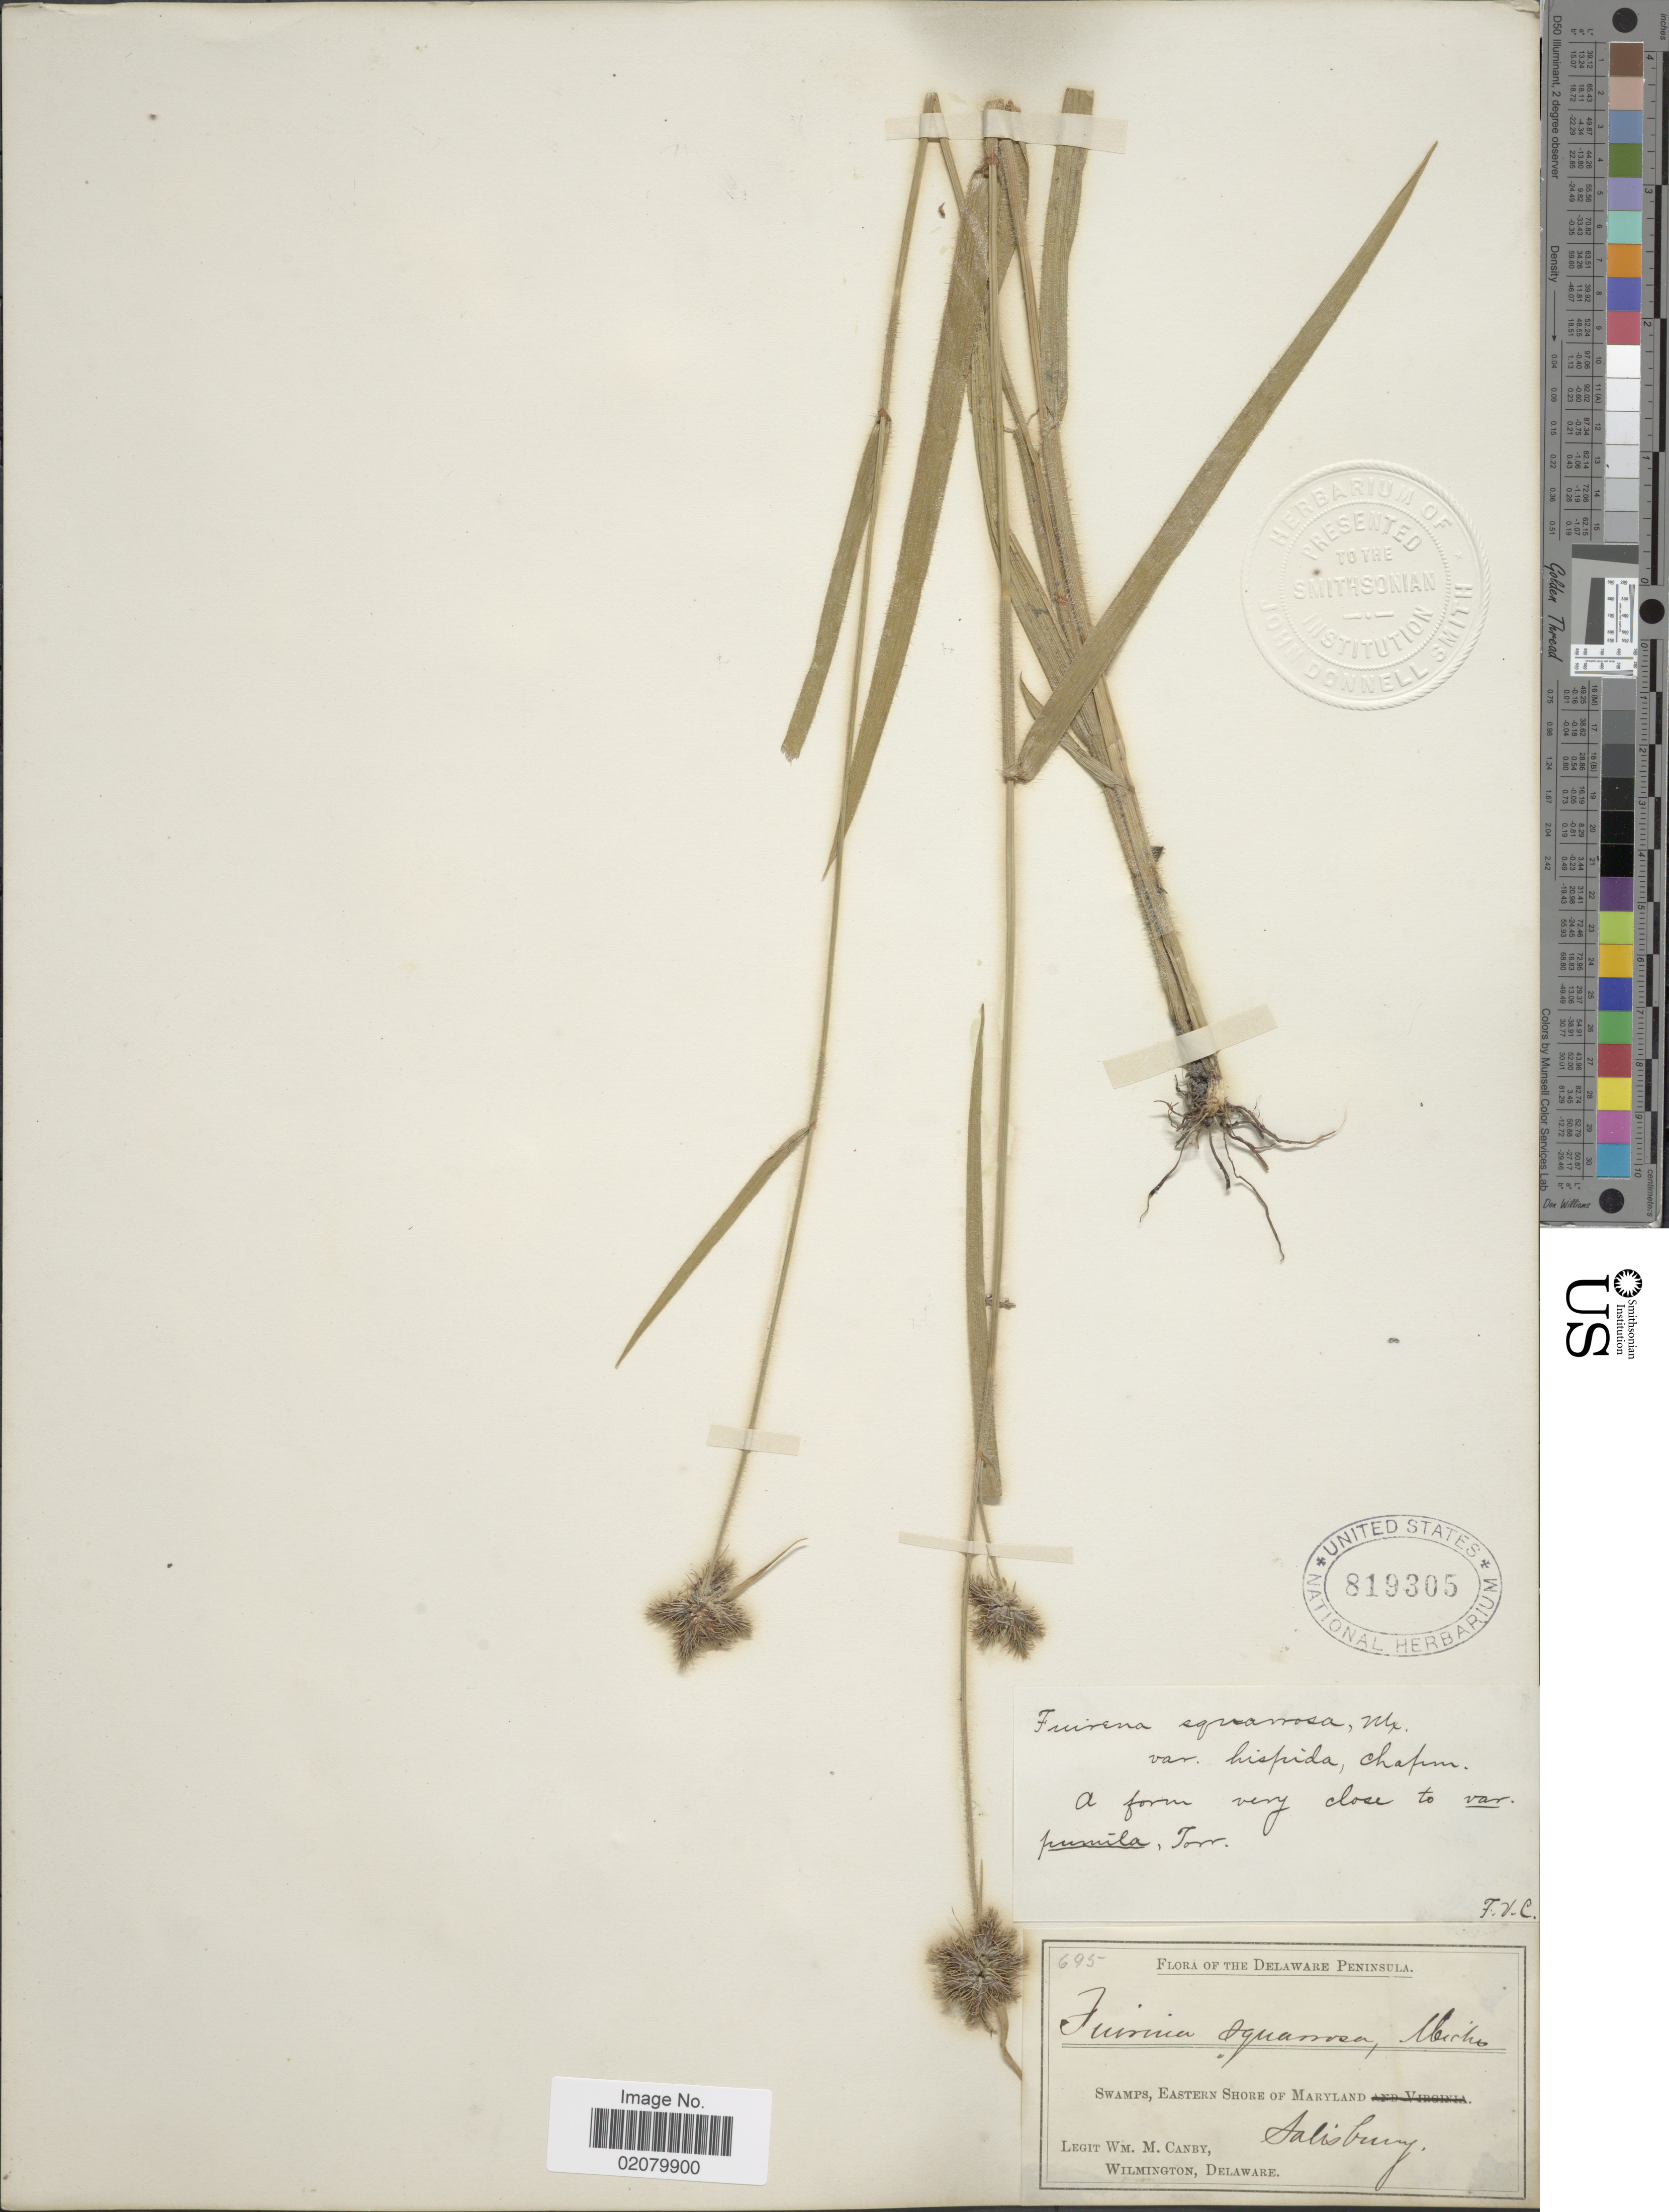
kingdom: Plantae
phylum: Tracheophyta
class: Liliopsida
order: Poales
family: Cyperaceae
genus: Fuirena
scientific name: Fuirena squarrosa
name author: Michx.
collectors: W. M. Canby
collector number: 695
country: United States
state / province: Maryland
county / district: Wicomico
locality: Eastern shore of Maryland, Salisburg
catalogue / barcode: US 819305